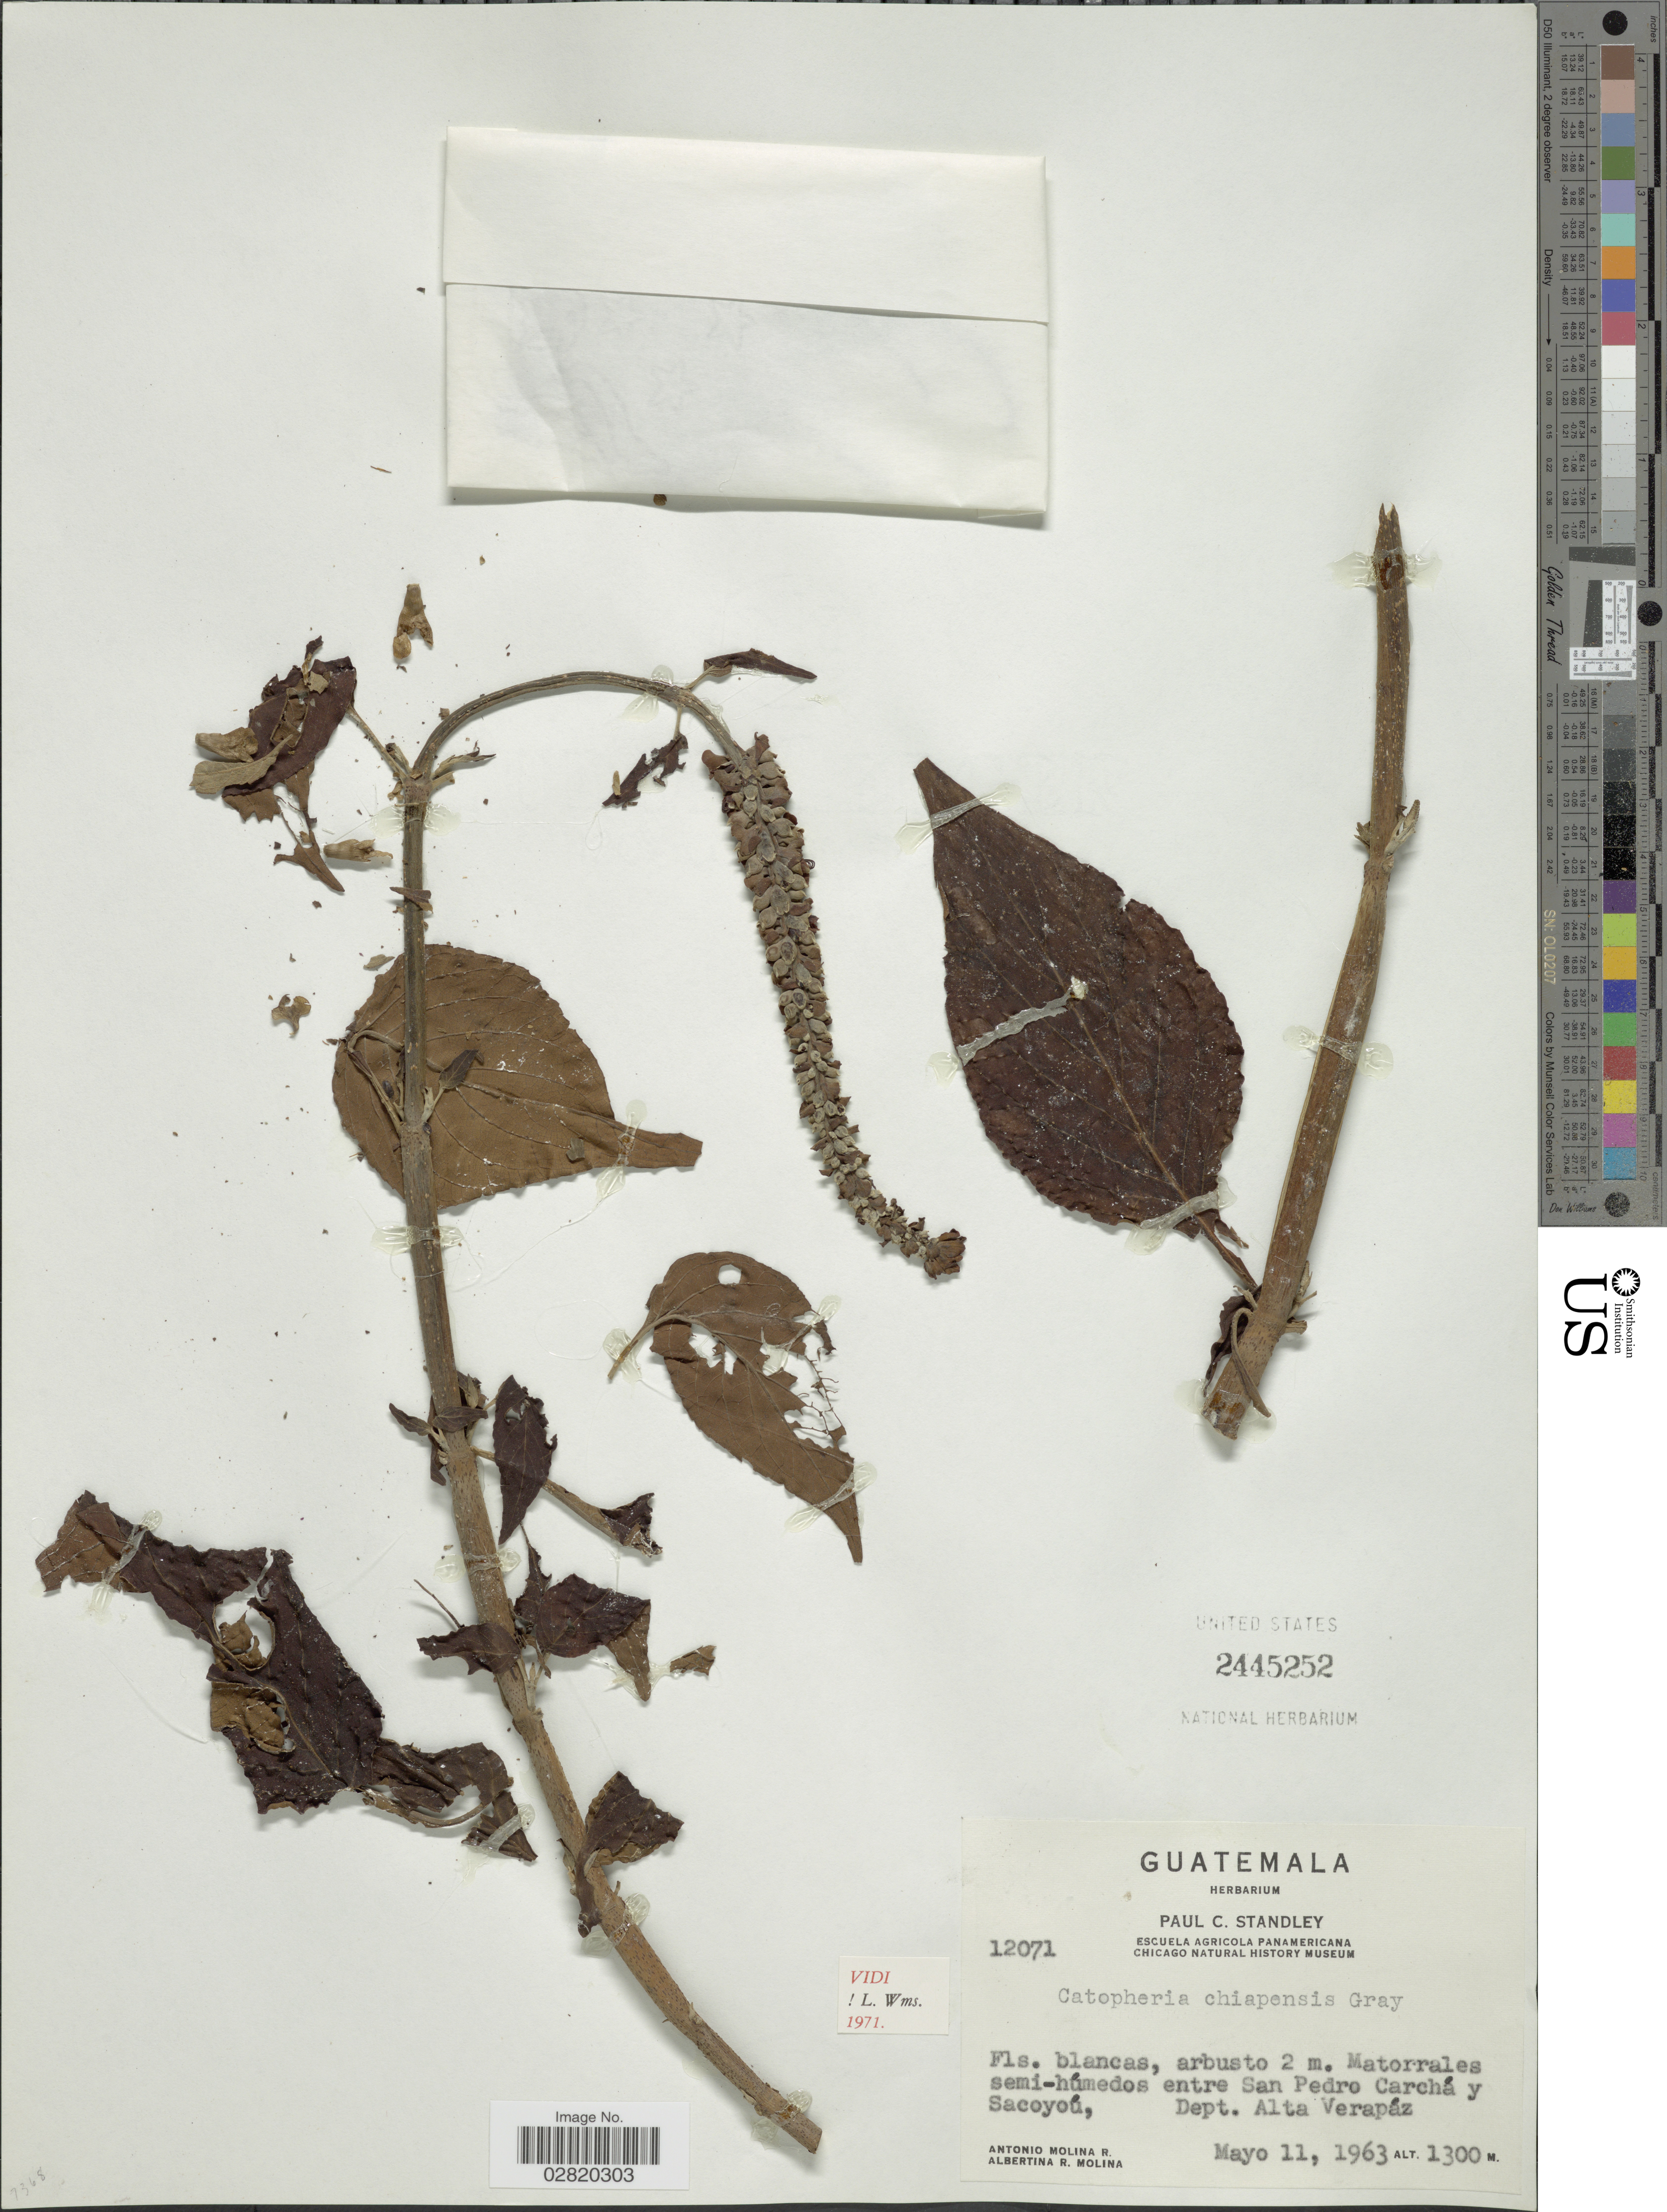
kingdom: Plantae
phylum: Tracheophyta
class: Magnoliopsida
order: Lamiales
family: Lamiaceae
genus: Catoferia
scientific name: Catoferia chiapensis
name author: A. Gray ex Benth.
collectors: A. Molina R. & A. R. Molina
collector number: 12071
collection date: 1963-05-11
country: Guatemala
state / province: Alta Verapaz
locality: Entre San Pedro Carchá y Sacoyoú, Dept. Alta Verapáz.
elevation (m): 1300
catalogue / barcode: US 2445252